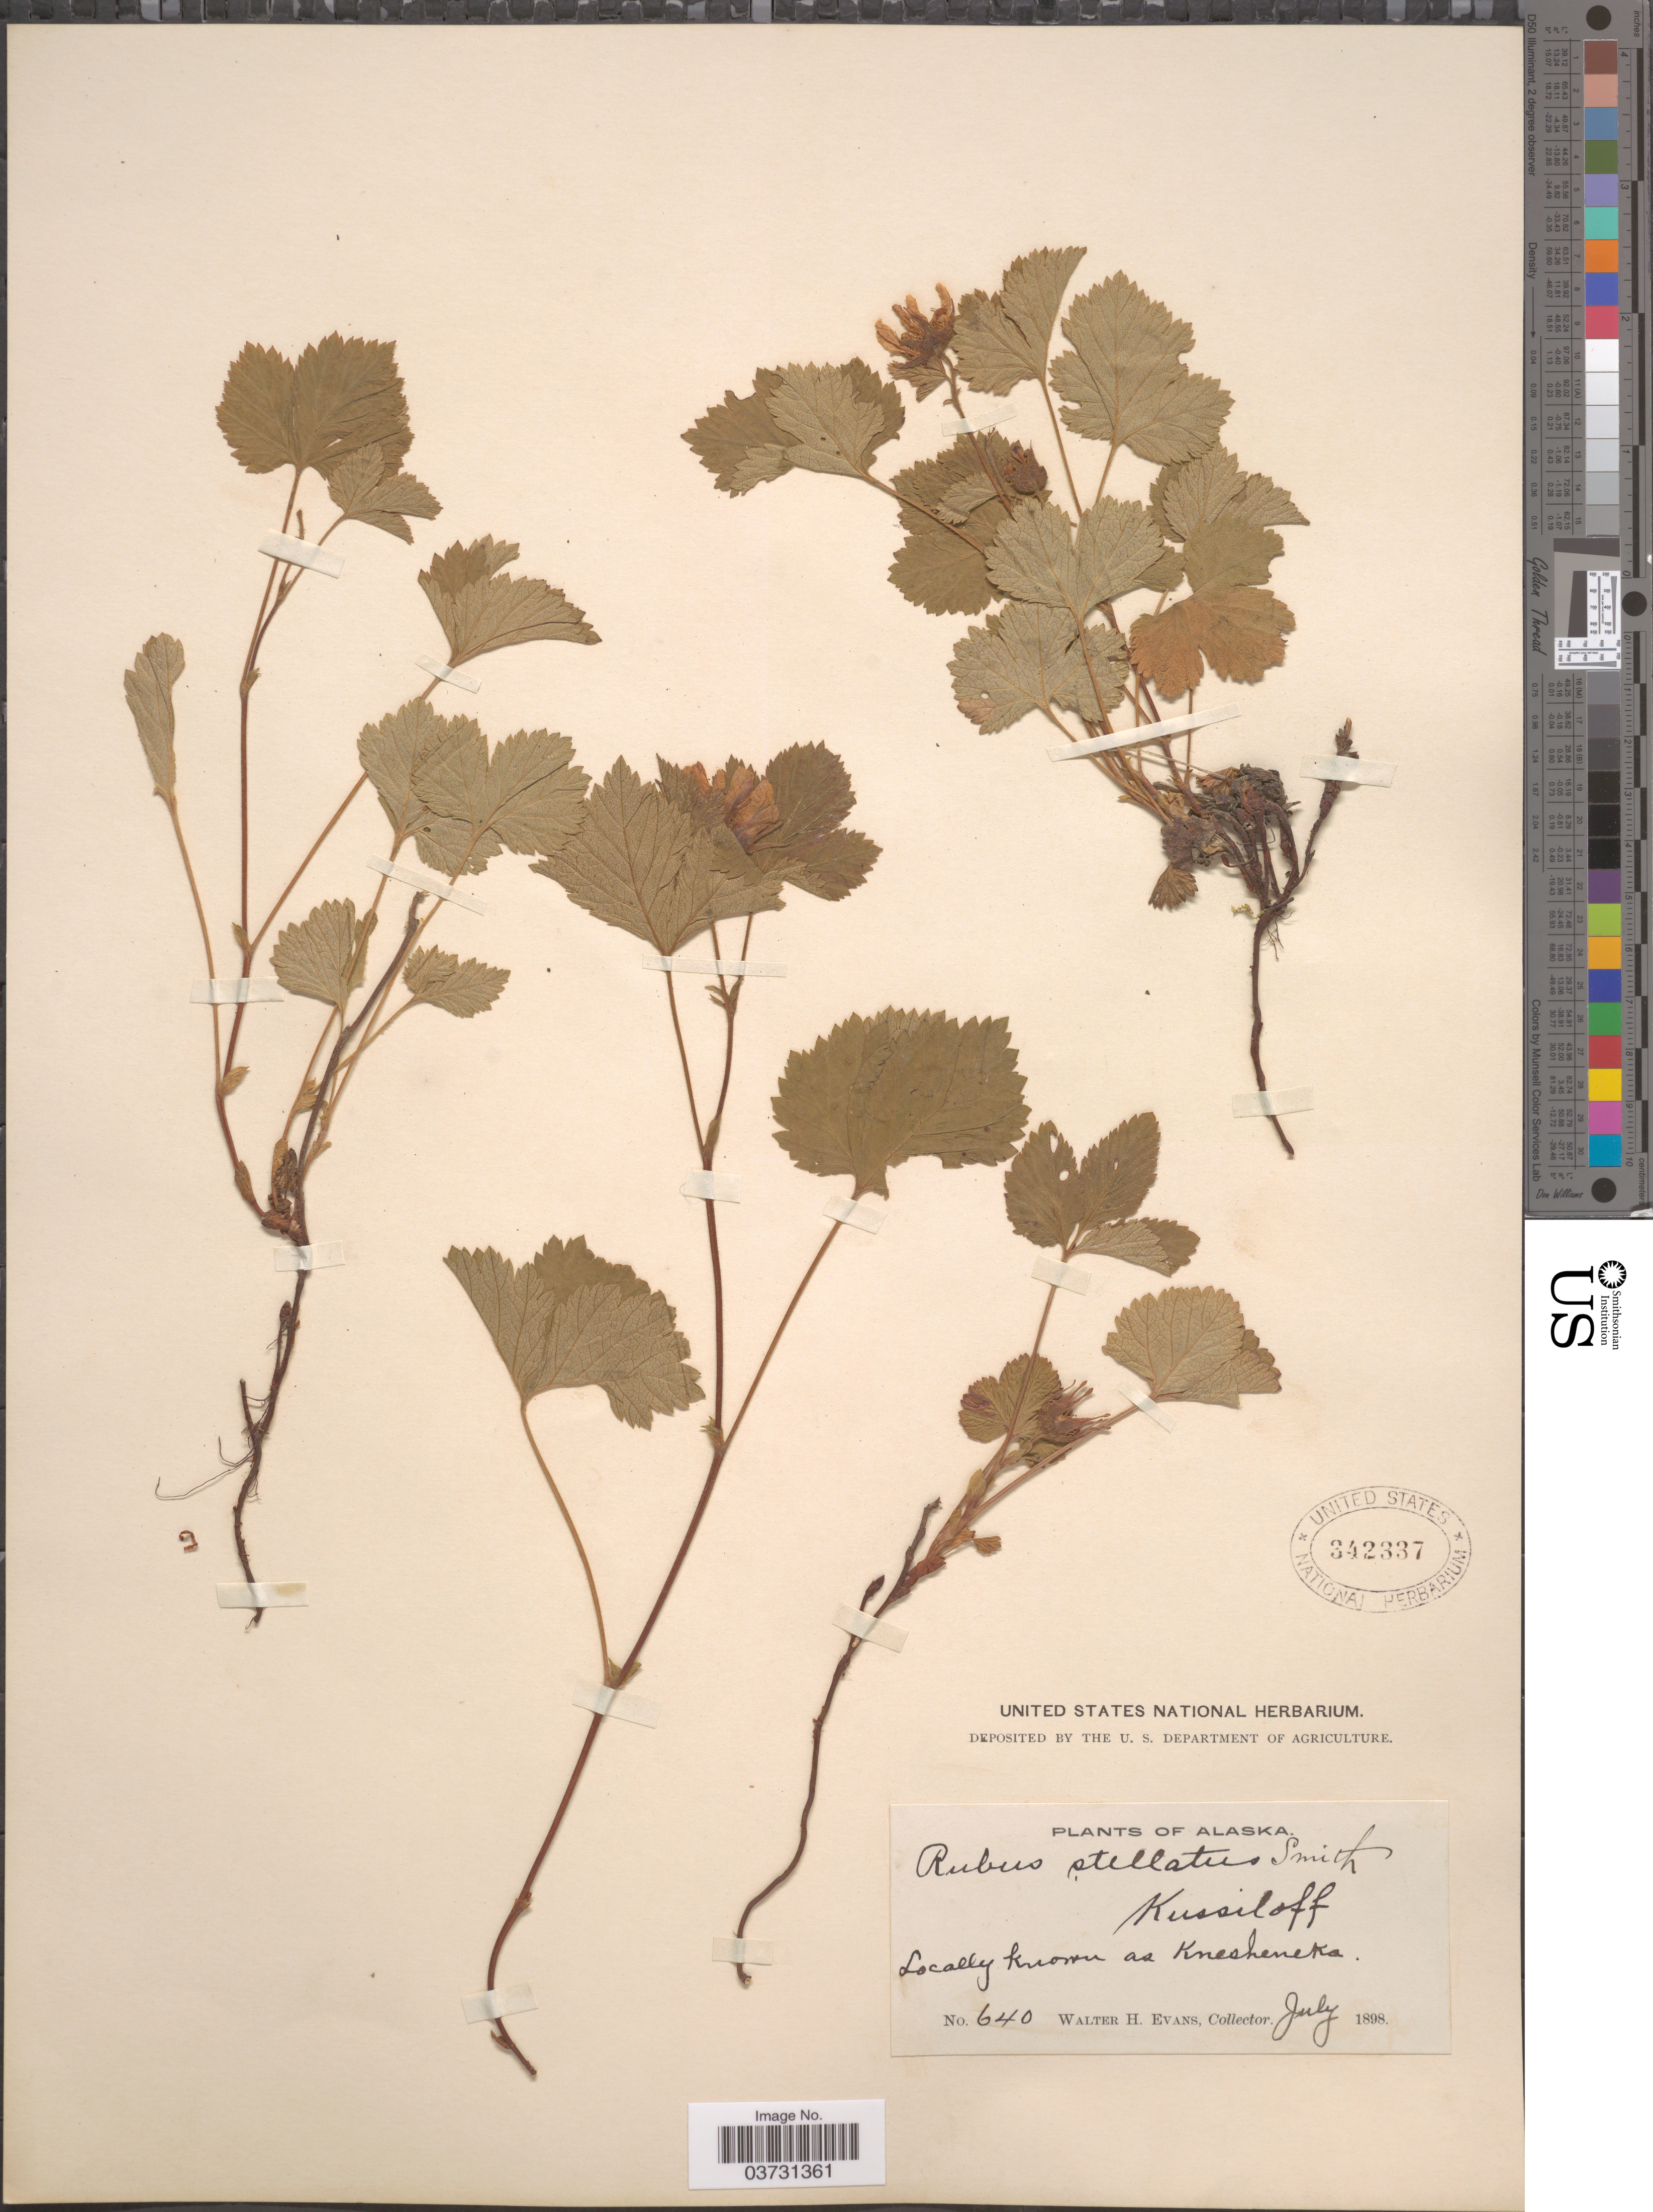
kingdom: Plantae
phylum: Tracheophyta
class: Magnoliopsida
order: Rosales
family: Rosaceae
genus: Rubus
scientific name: Rubus stellatus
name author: Sm.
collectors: W. H. Evans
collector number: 640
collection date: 1898-07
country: United States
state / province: Alaska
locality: Kussiloff, Knesheneka.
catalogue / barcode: US 342337